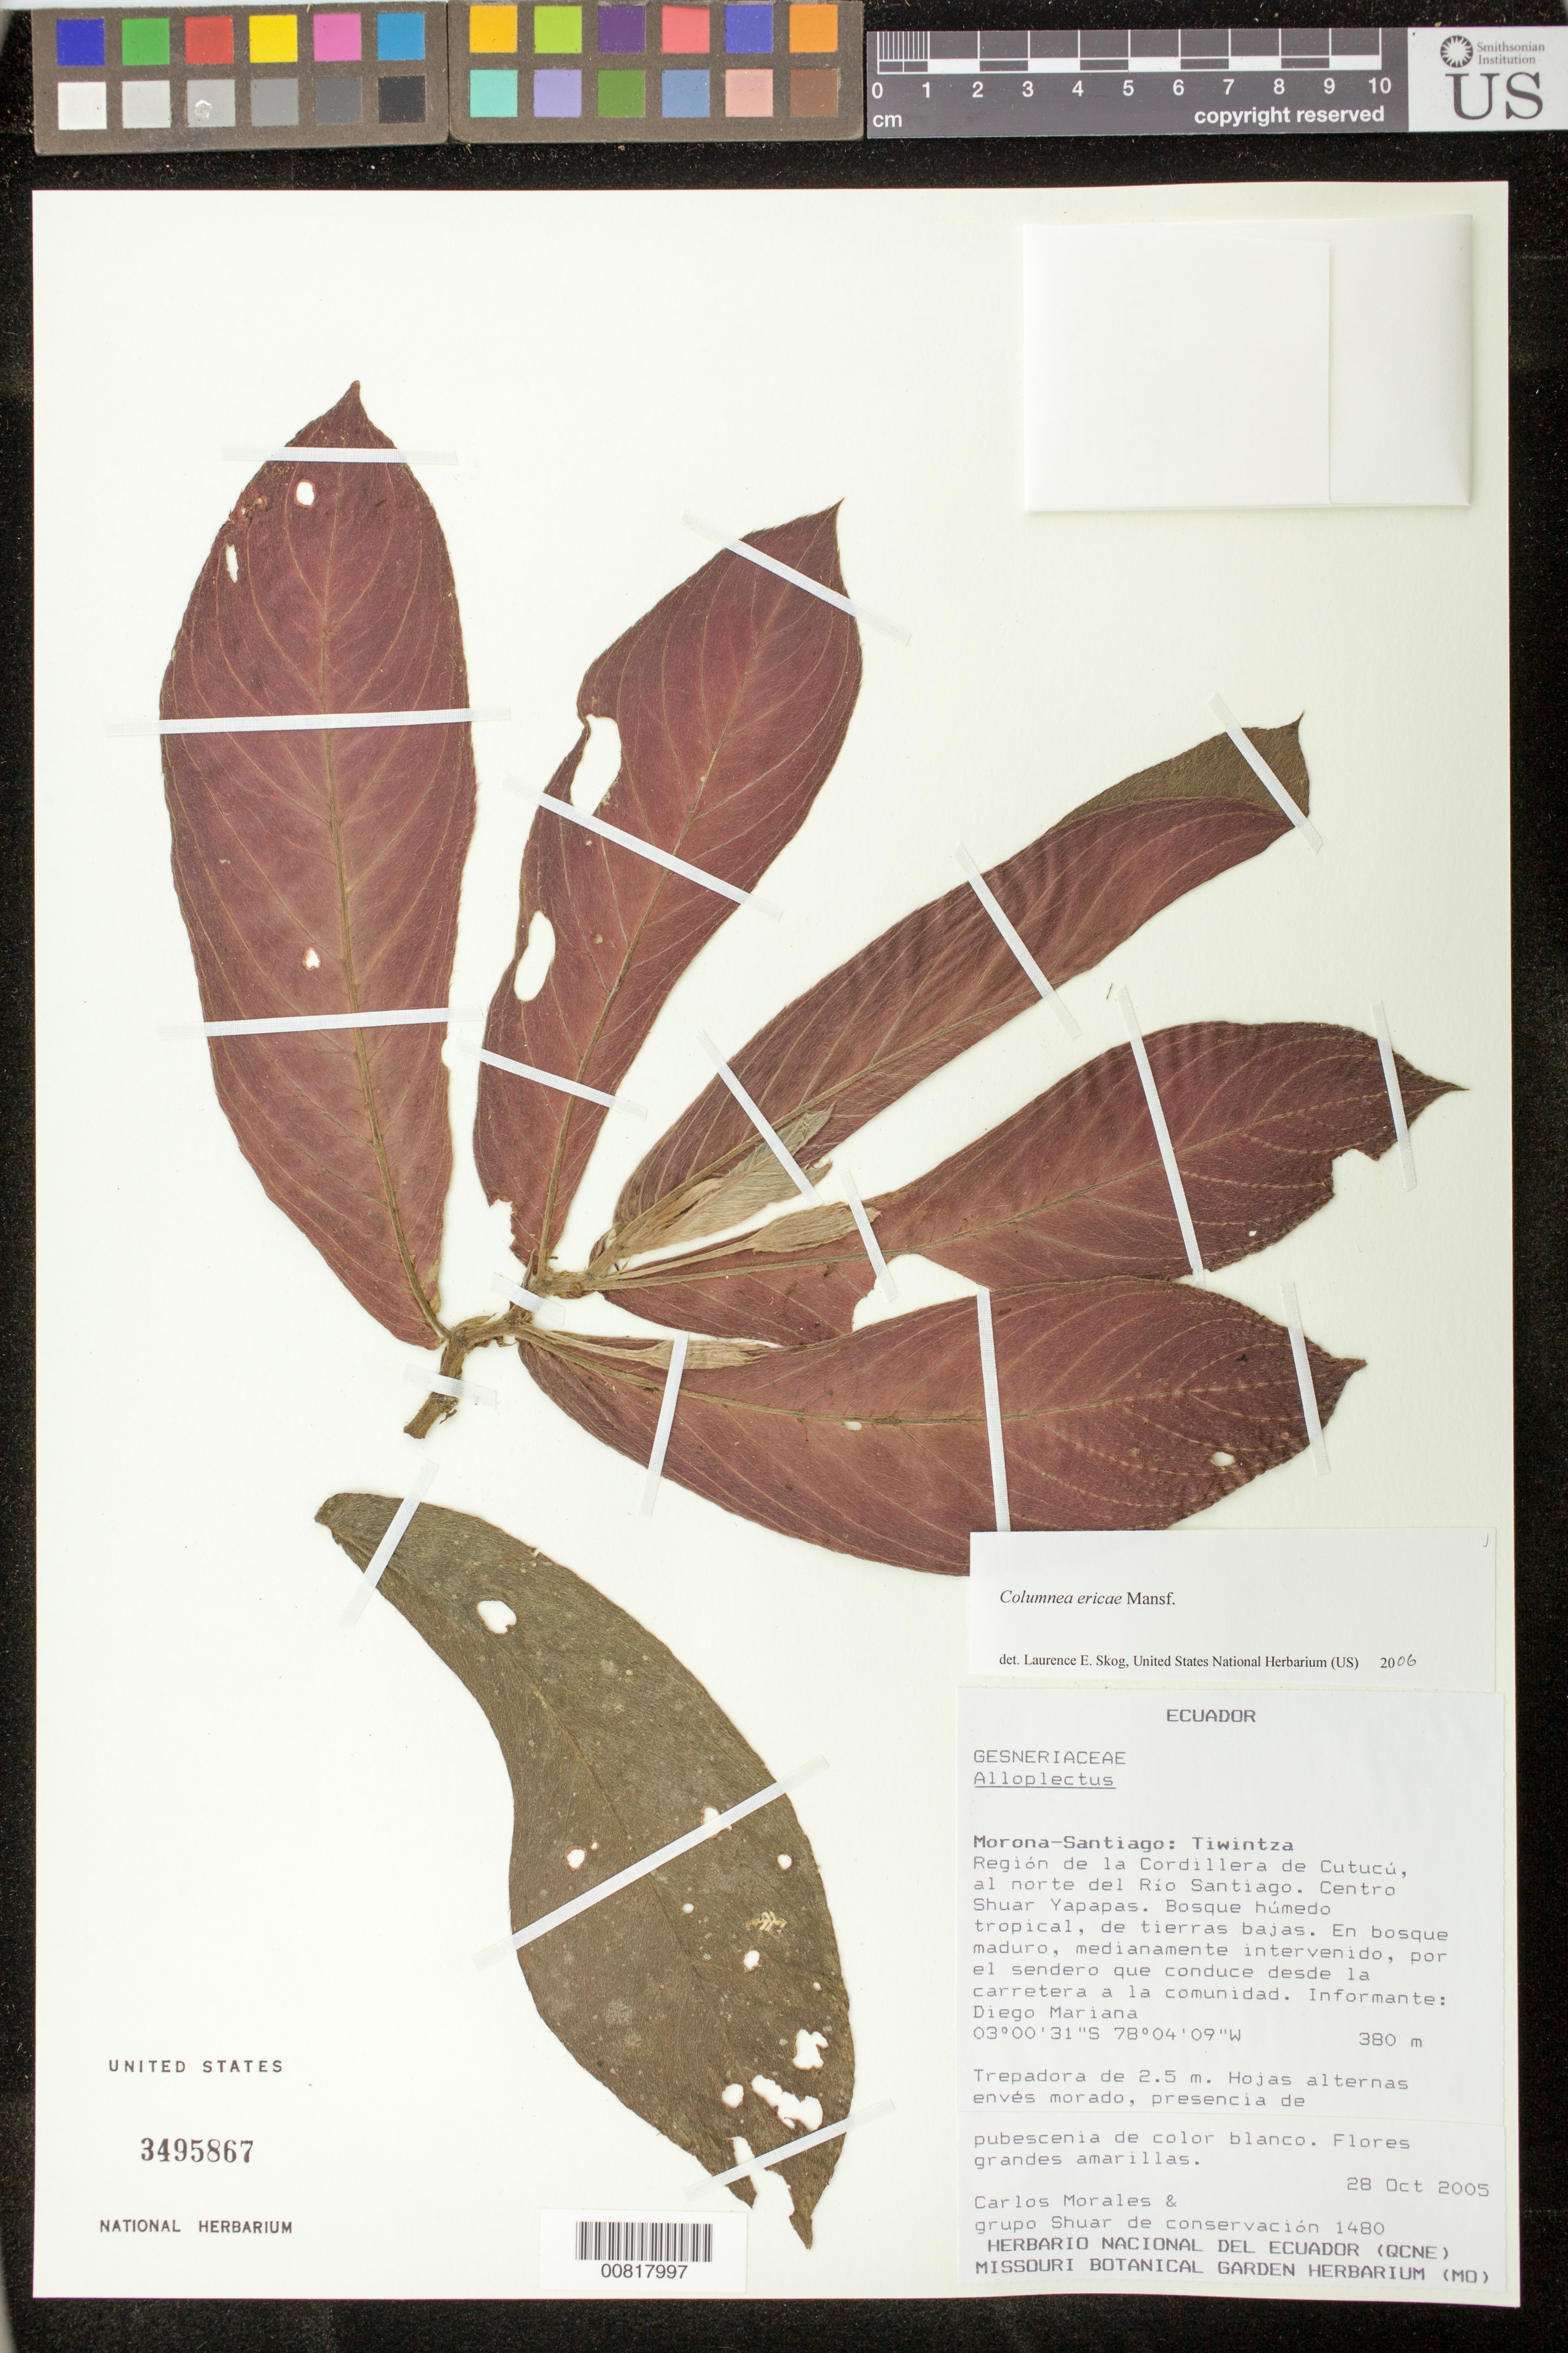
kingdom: Plantae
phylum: Tracheophyta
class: Magnoliopsida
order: Lamiales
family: Gesneriaceae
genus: Columnea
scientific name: Columnea ericae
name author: Mansf.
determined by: Skog, Laurence E.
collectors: C. Morales & Grupo Shuar de conservación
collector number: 1480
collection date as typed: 28 Oct 2005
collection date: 2005-10-28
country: Ecuador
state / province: Morona-Santiago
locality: Morona-Santiago: Tiwintza. Región de la Cordillera de Cutucú, al norte del Rio Santiago, Centro Shuar Yapapas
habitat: Bosque humedo tropical, de tierras bajas. En bosque maduro, medianamente intervenido, por el sendero que conduce desde la carretera a la comunidad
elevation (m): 380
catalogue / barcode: US 3495867